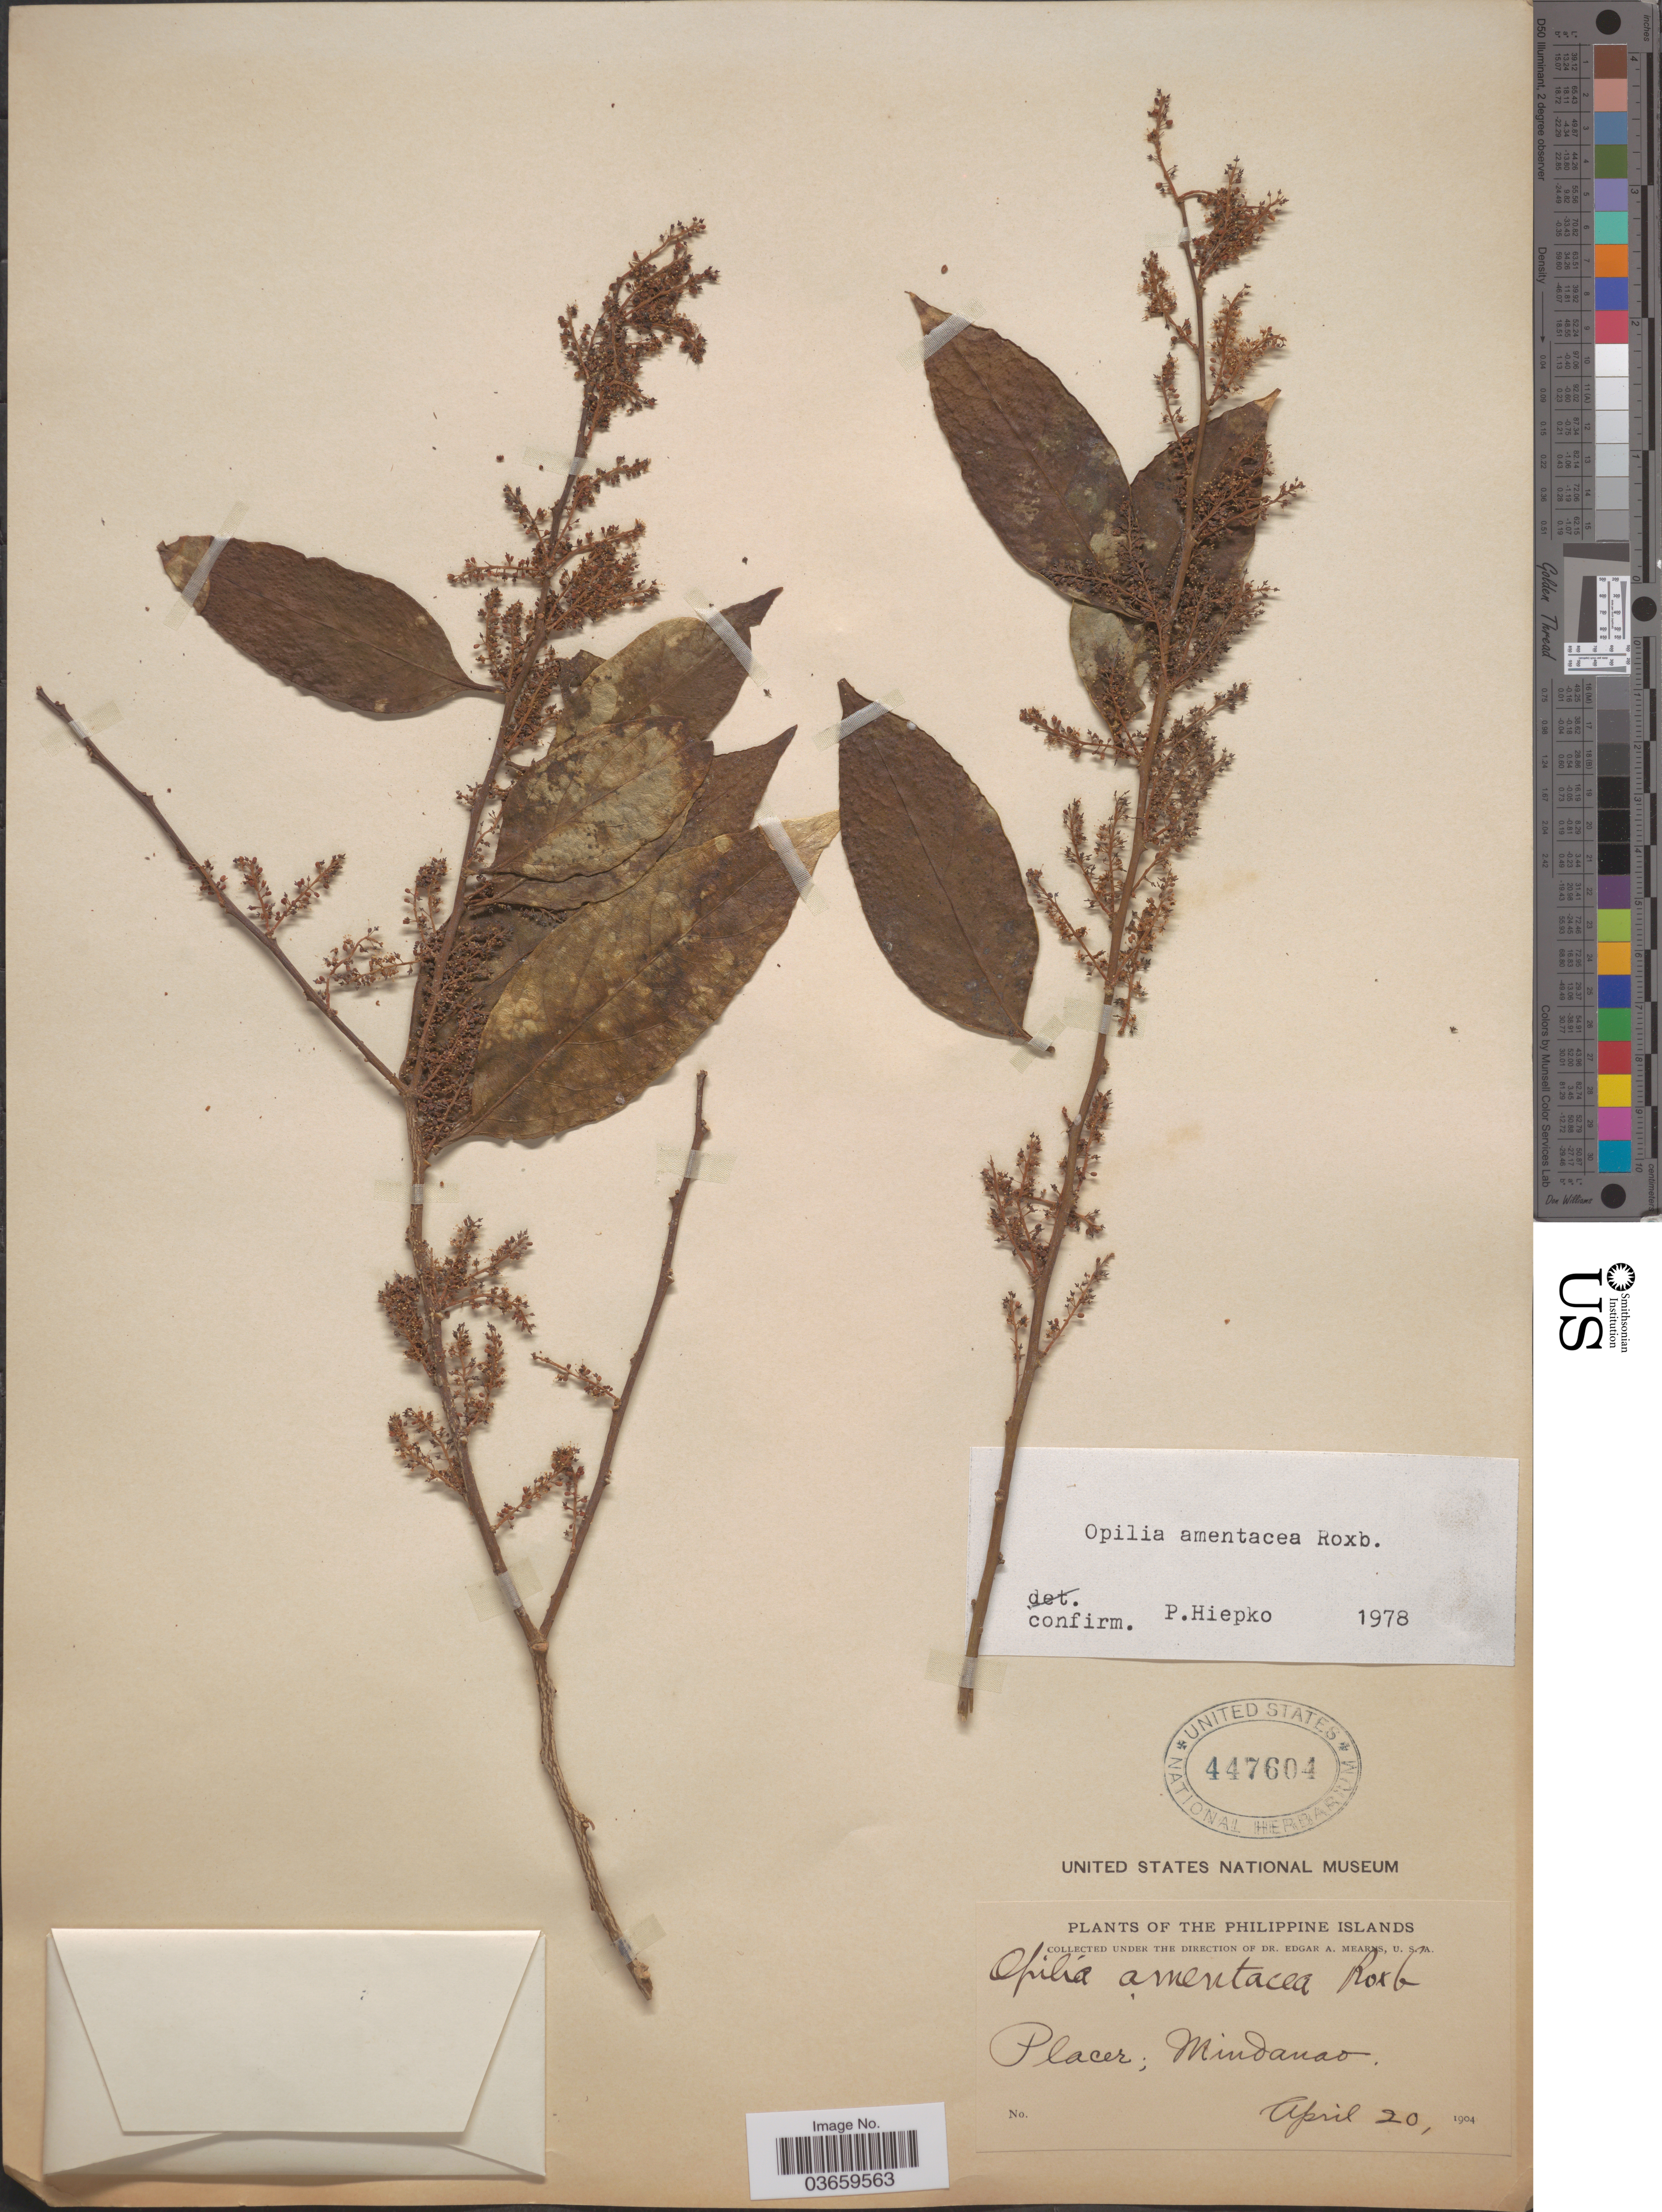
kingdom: Plantae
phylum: Tracheophyta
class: Magnoliopsida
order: Santalales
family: Opiliaceae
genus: Opilia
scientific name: Opilia amentacea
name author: Roxb.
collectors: E. A. Mearns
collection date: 1904-04-20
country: Philippines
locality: Placer; Mindanao.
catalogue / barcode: US 447604